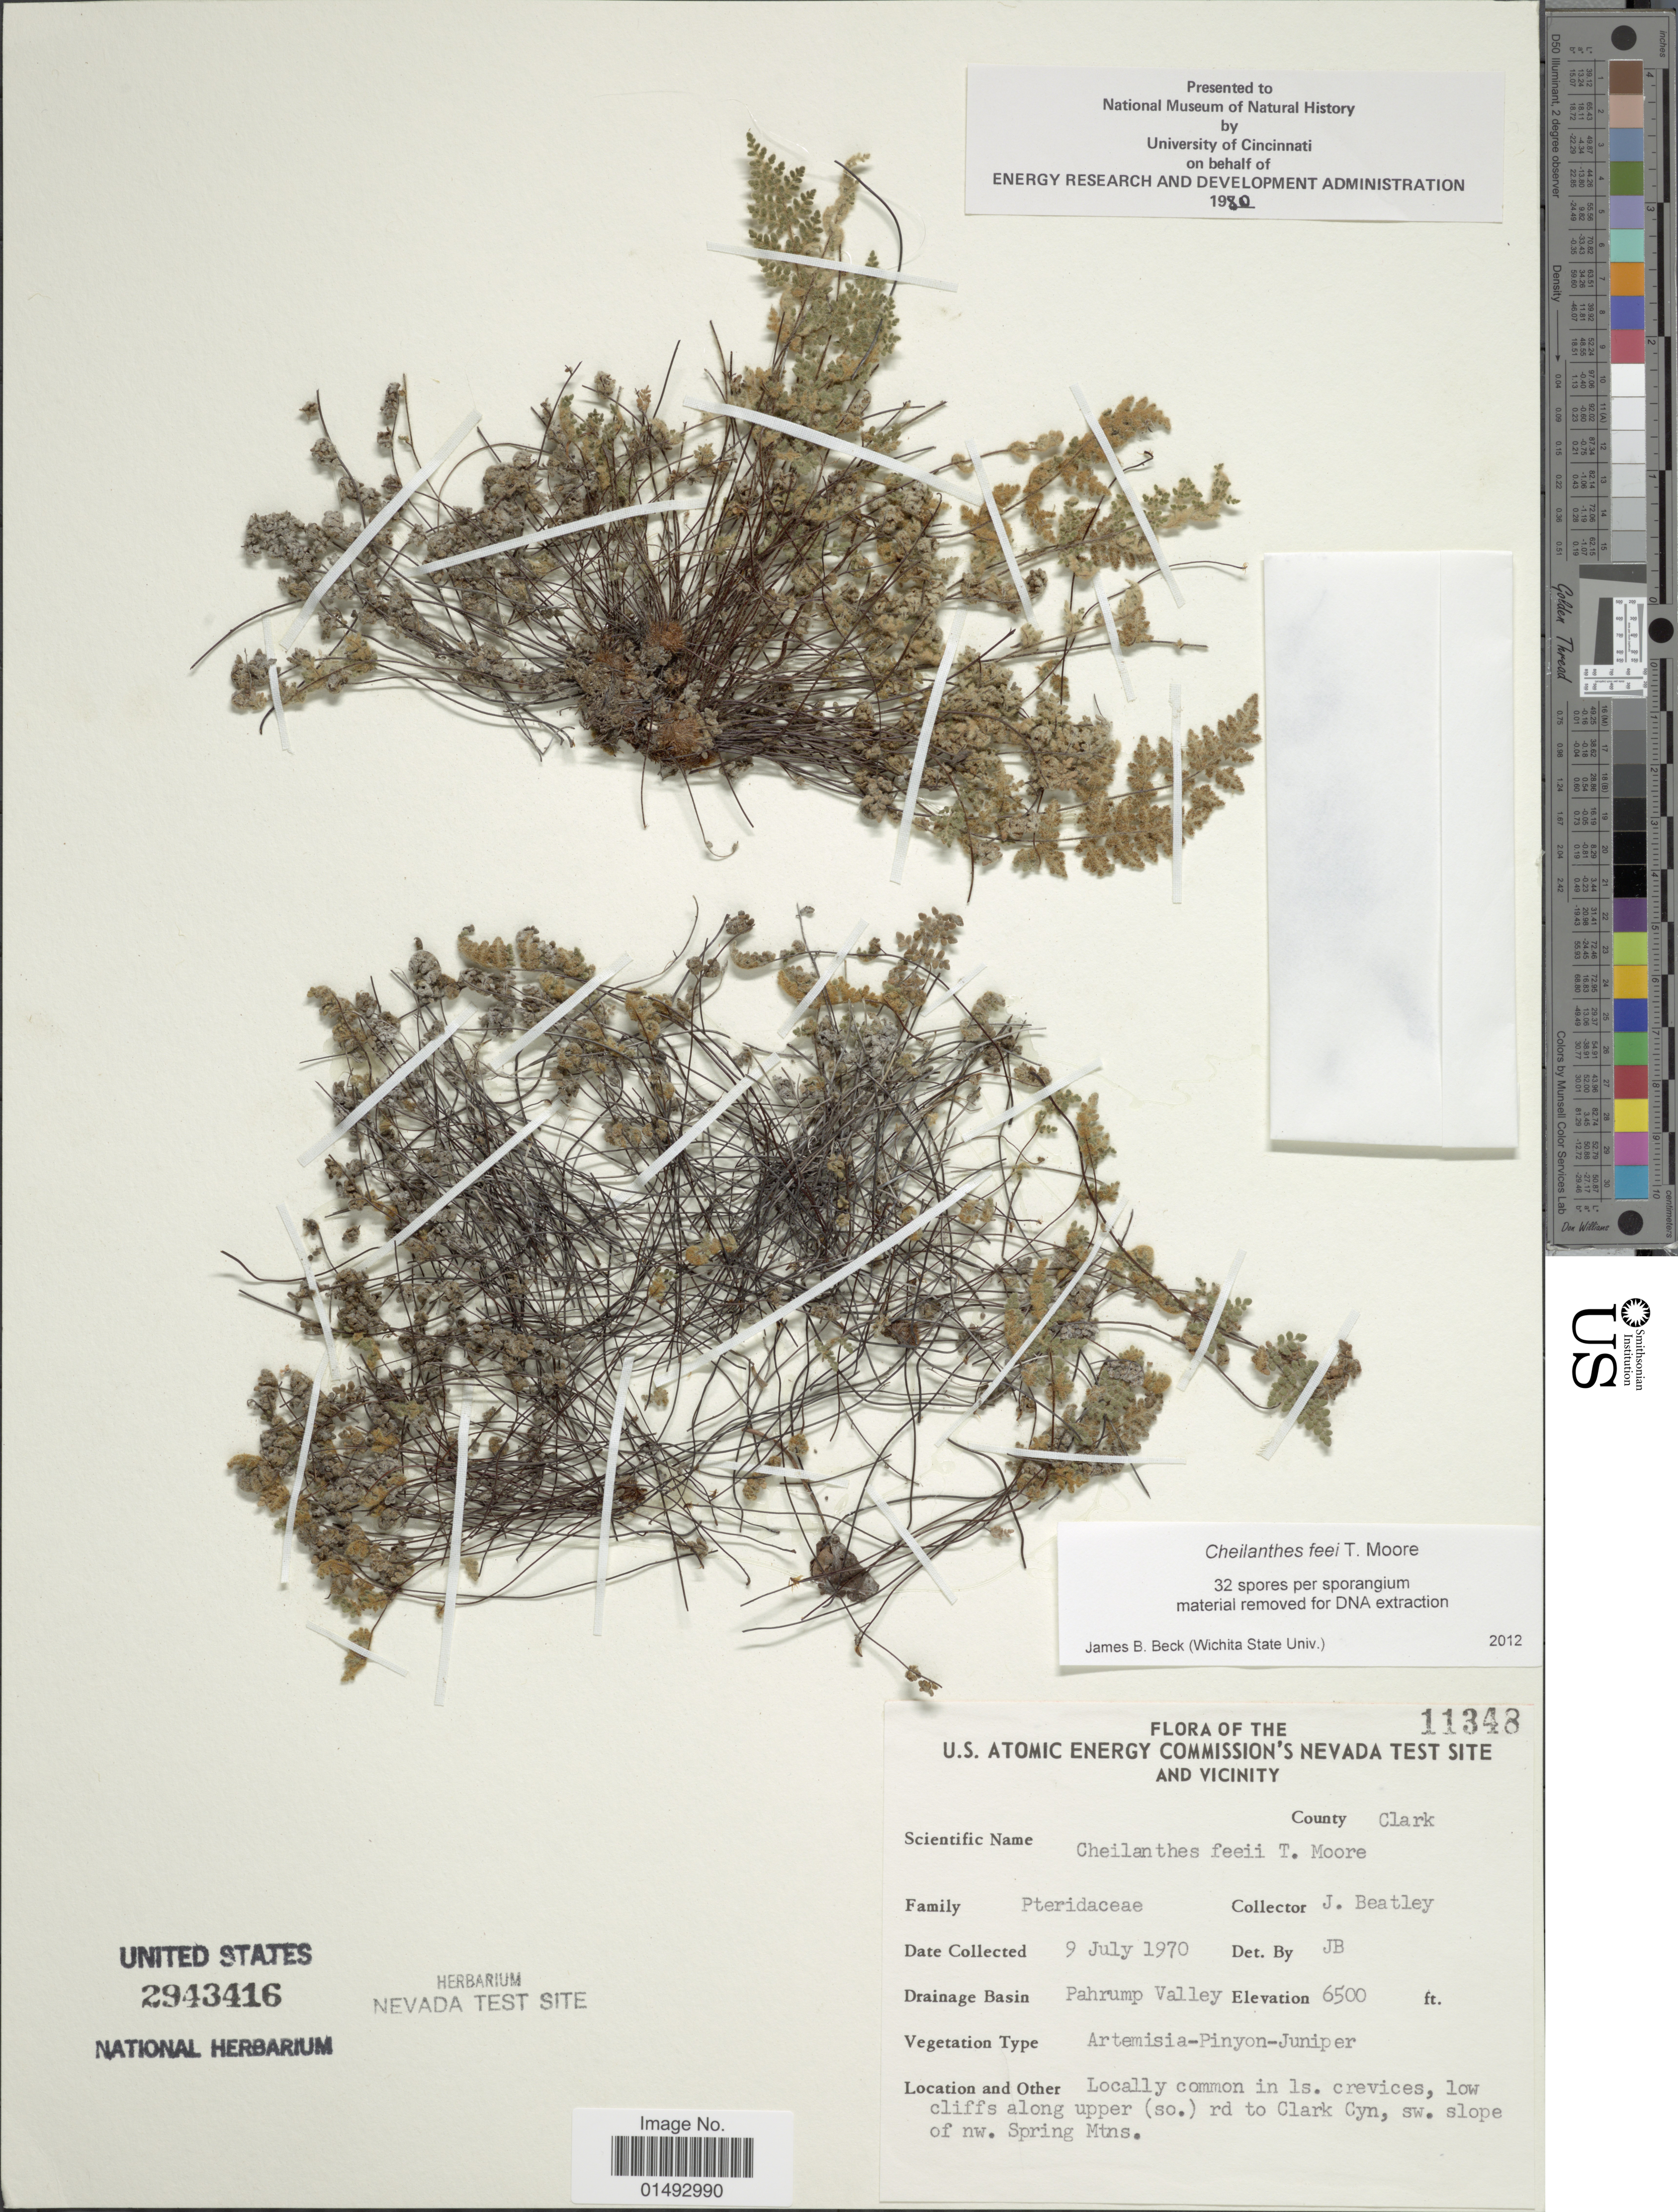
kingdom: Plantae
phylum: Tracheophyta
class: Polypodiopsida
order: Polypodiales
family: Pteridaceae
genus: Myriopteris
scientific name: Myriopteris gracilis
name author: Fée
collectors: J. C. Beatley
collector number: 11348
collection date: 1970-07-09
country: United States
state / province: Nevada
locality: U.S. Atomic Energy Commision's Nevada Test Site and Vicinity, County Clark, Drainage Basin Pahrump Valley, Locally common in Is. crevices, low cliffs along upper (so.) rd to Clark Cyn), sw. slope of nw. Spring Mtns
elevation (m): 1981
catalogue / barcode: US 2943416